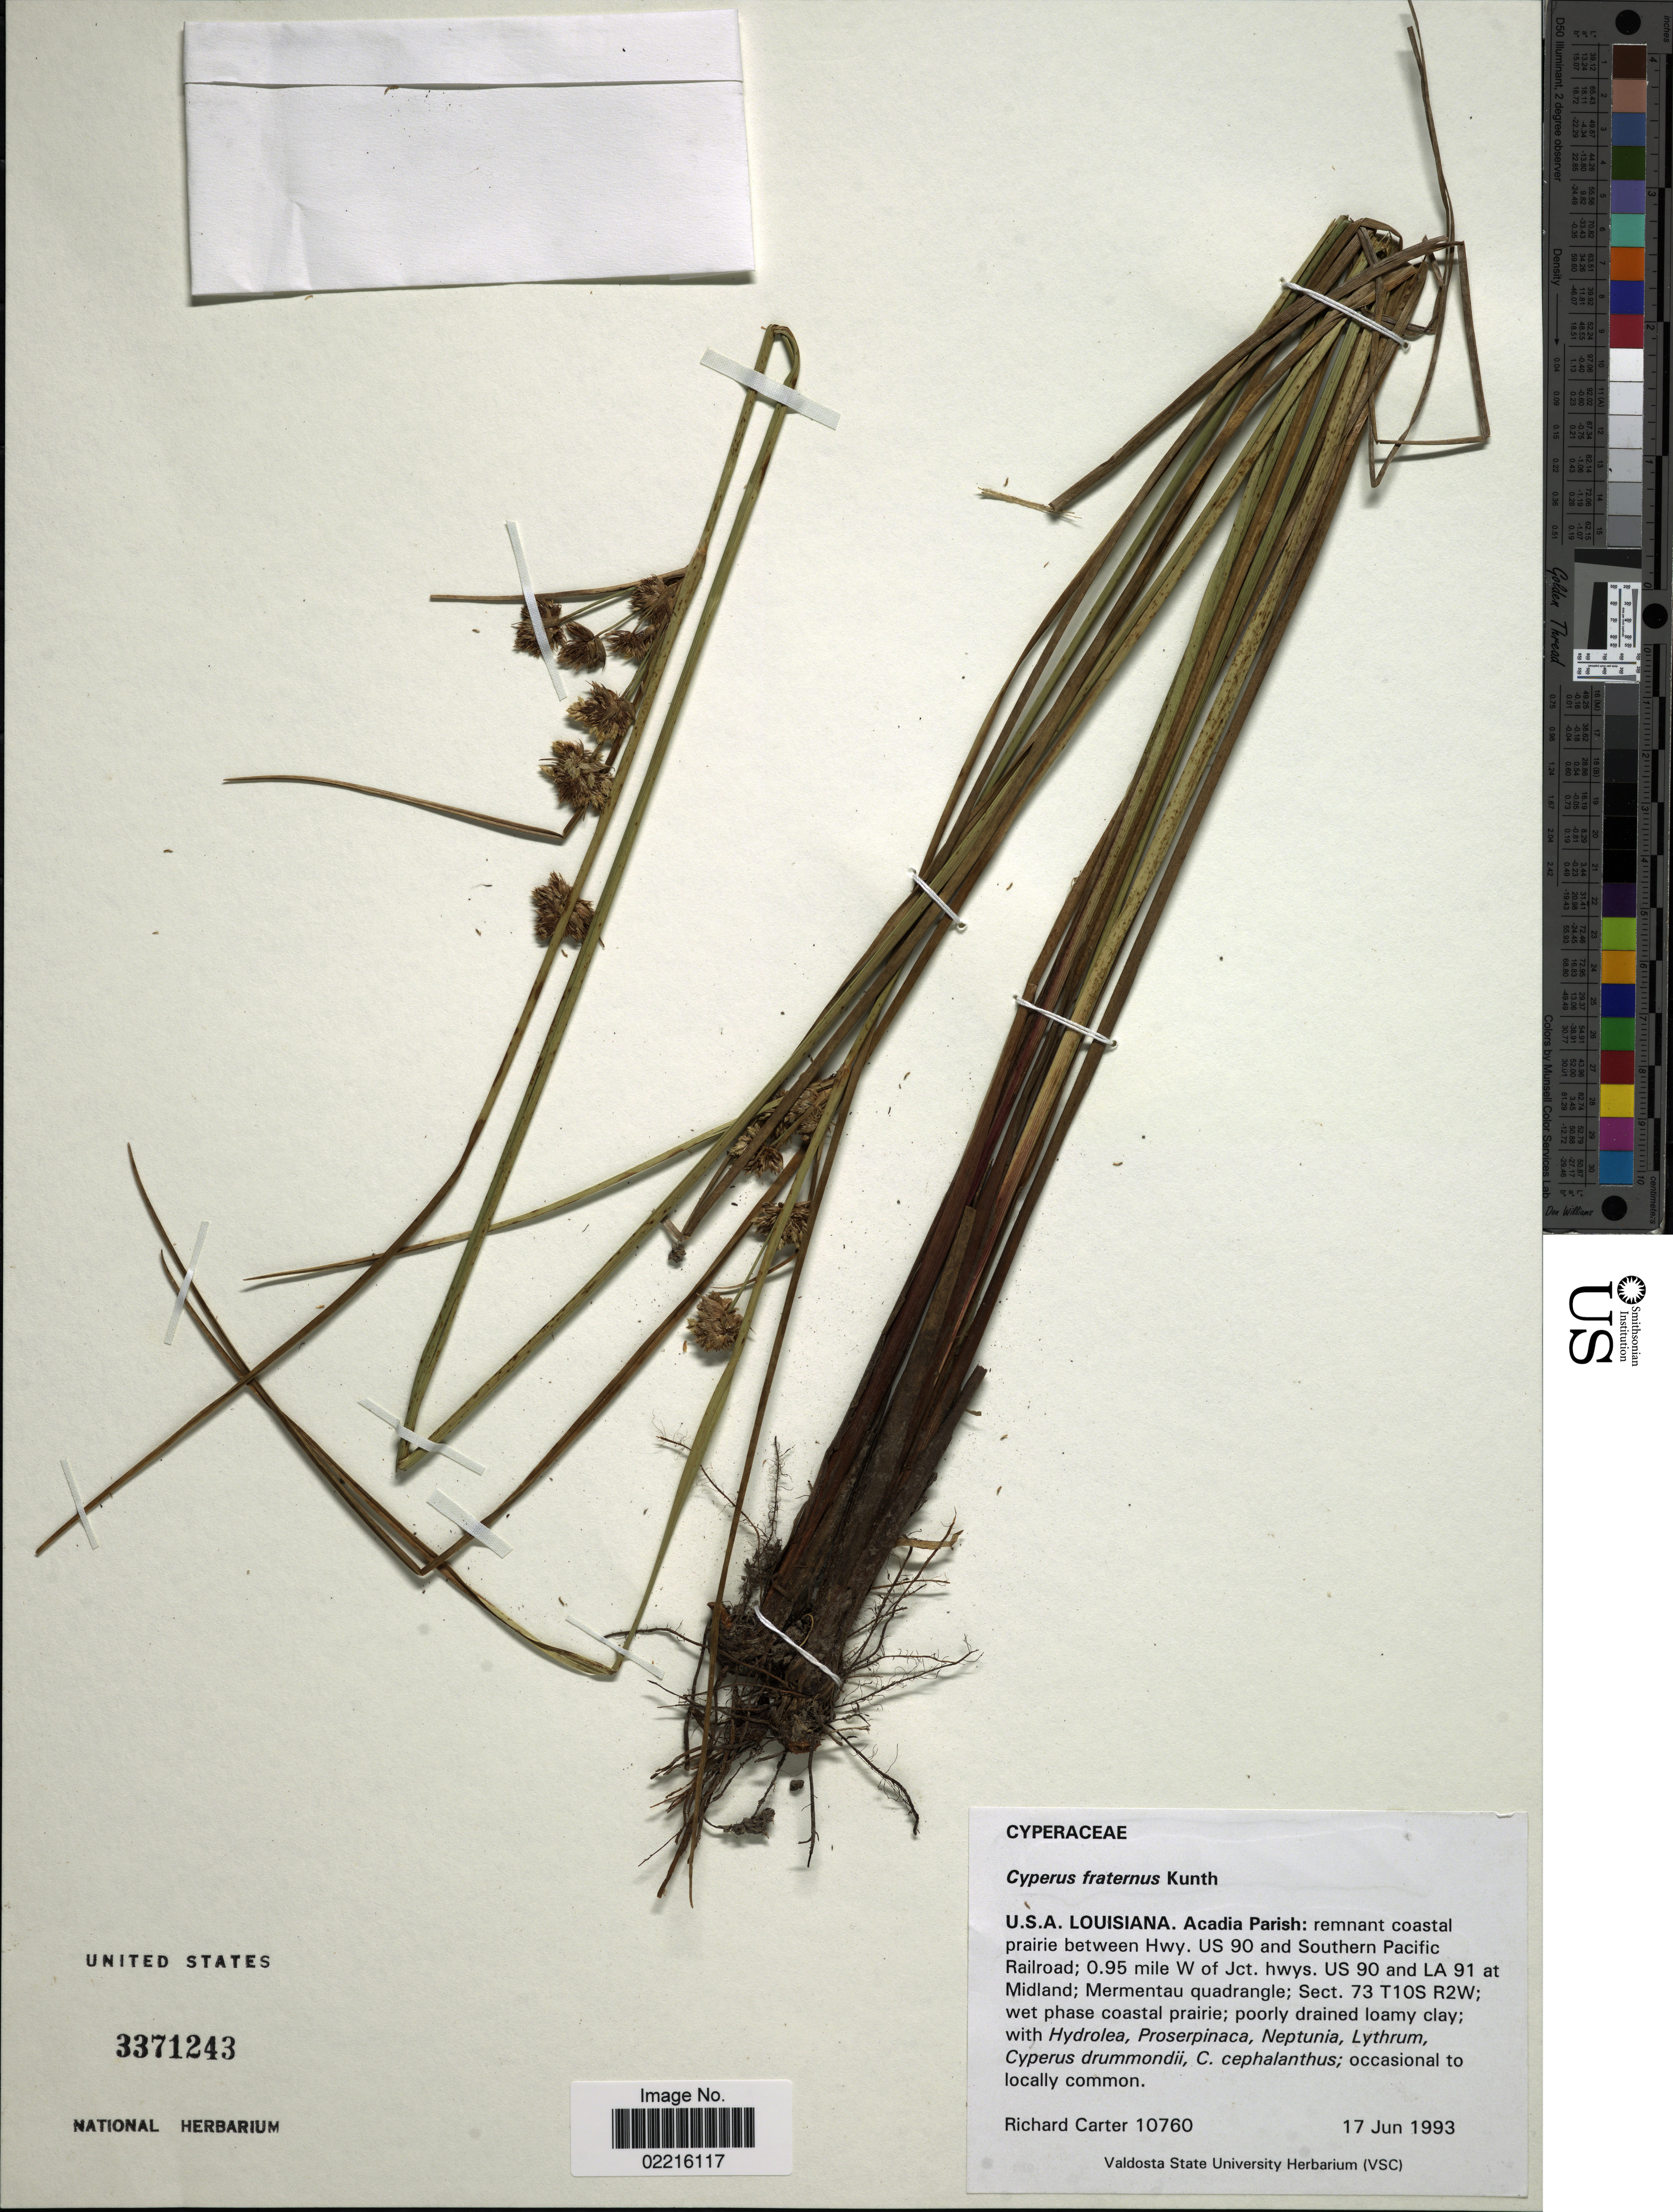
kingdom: Plantae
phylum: Tracheophyta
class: Liliopsida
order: Poales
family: Cyperaceae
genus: Cyperus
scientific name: Cyperus fraternus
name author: Kunth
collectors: R. Carter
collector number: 10760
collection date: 1993-06-17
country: United States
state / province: Louisiana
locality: Acadia Parish: remnant coastal prairie between Hwy US 90 and Southern Pacific Railroad; 0.95 mile W of Jct hwys. US 90 and LA 91 at Midland; Mermentau quadrangle; Sect 73 T10S R2W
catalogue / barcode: US 3371243